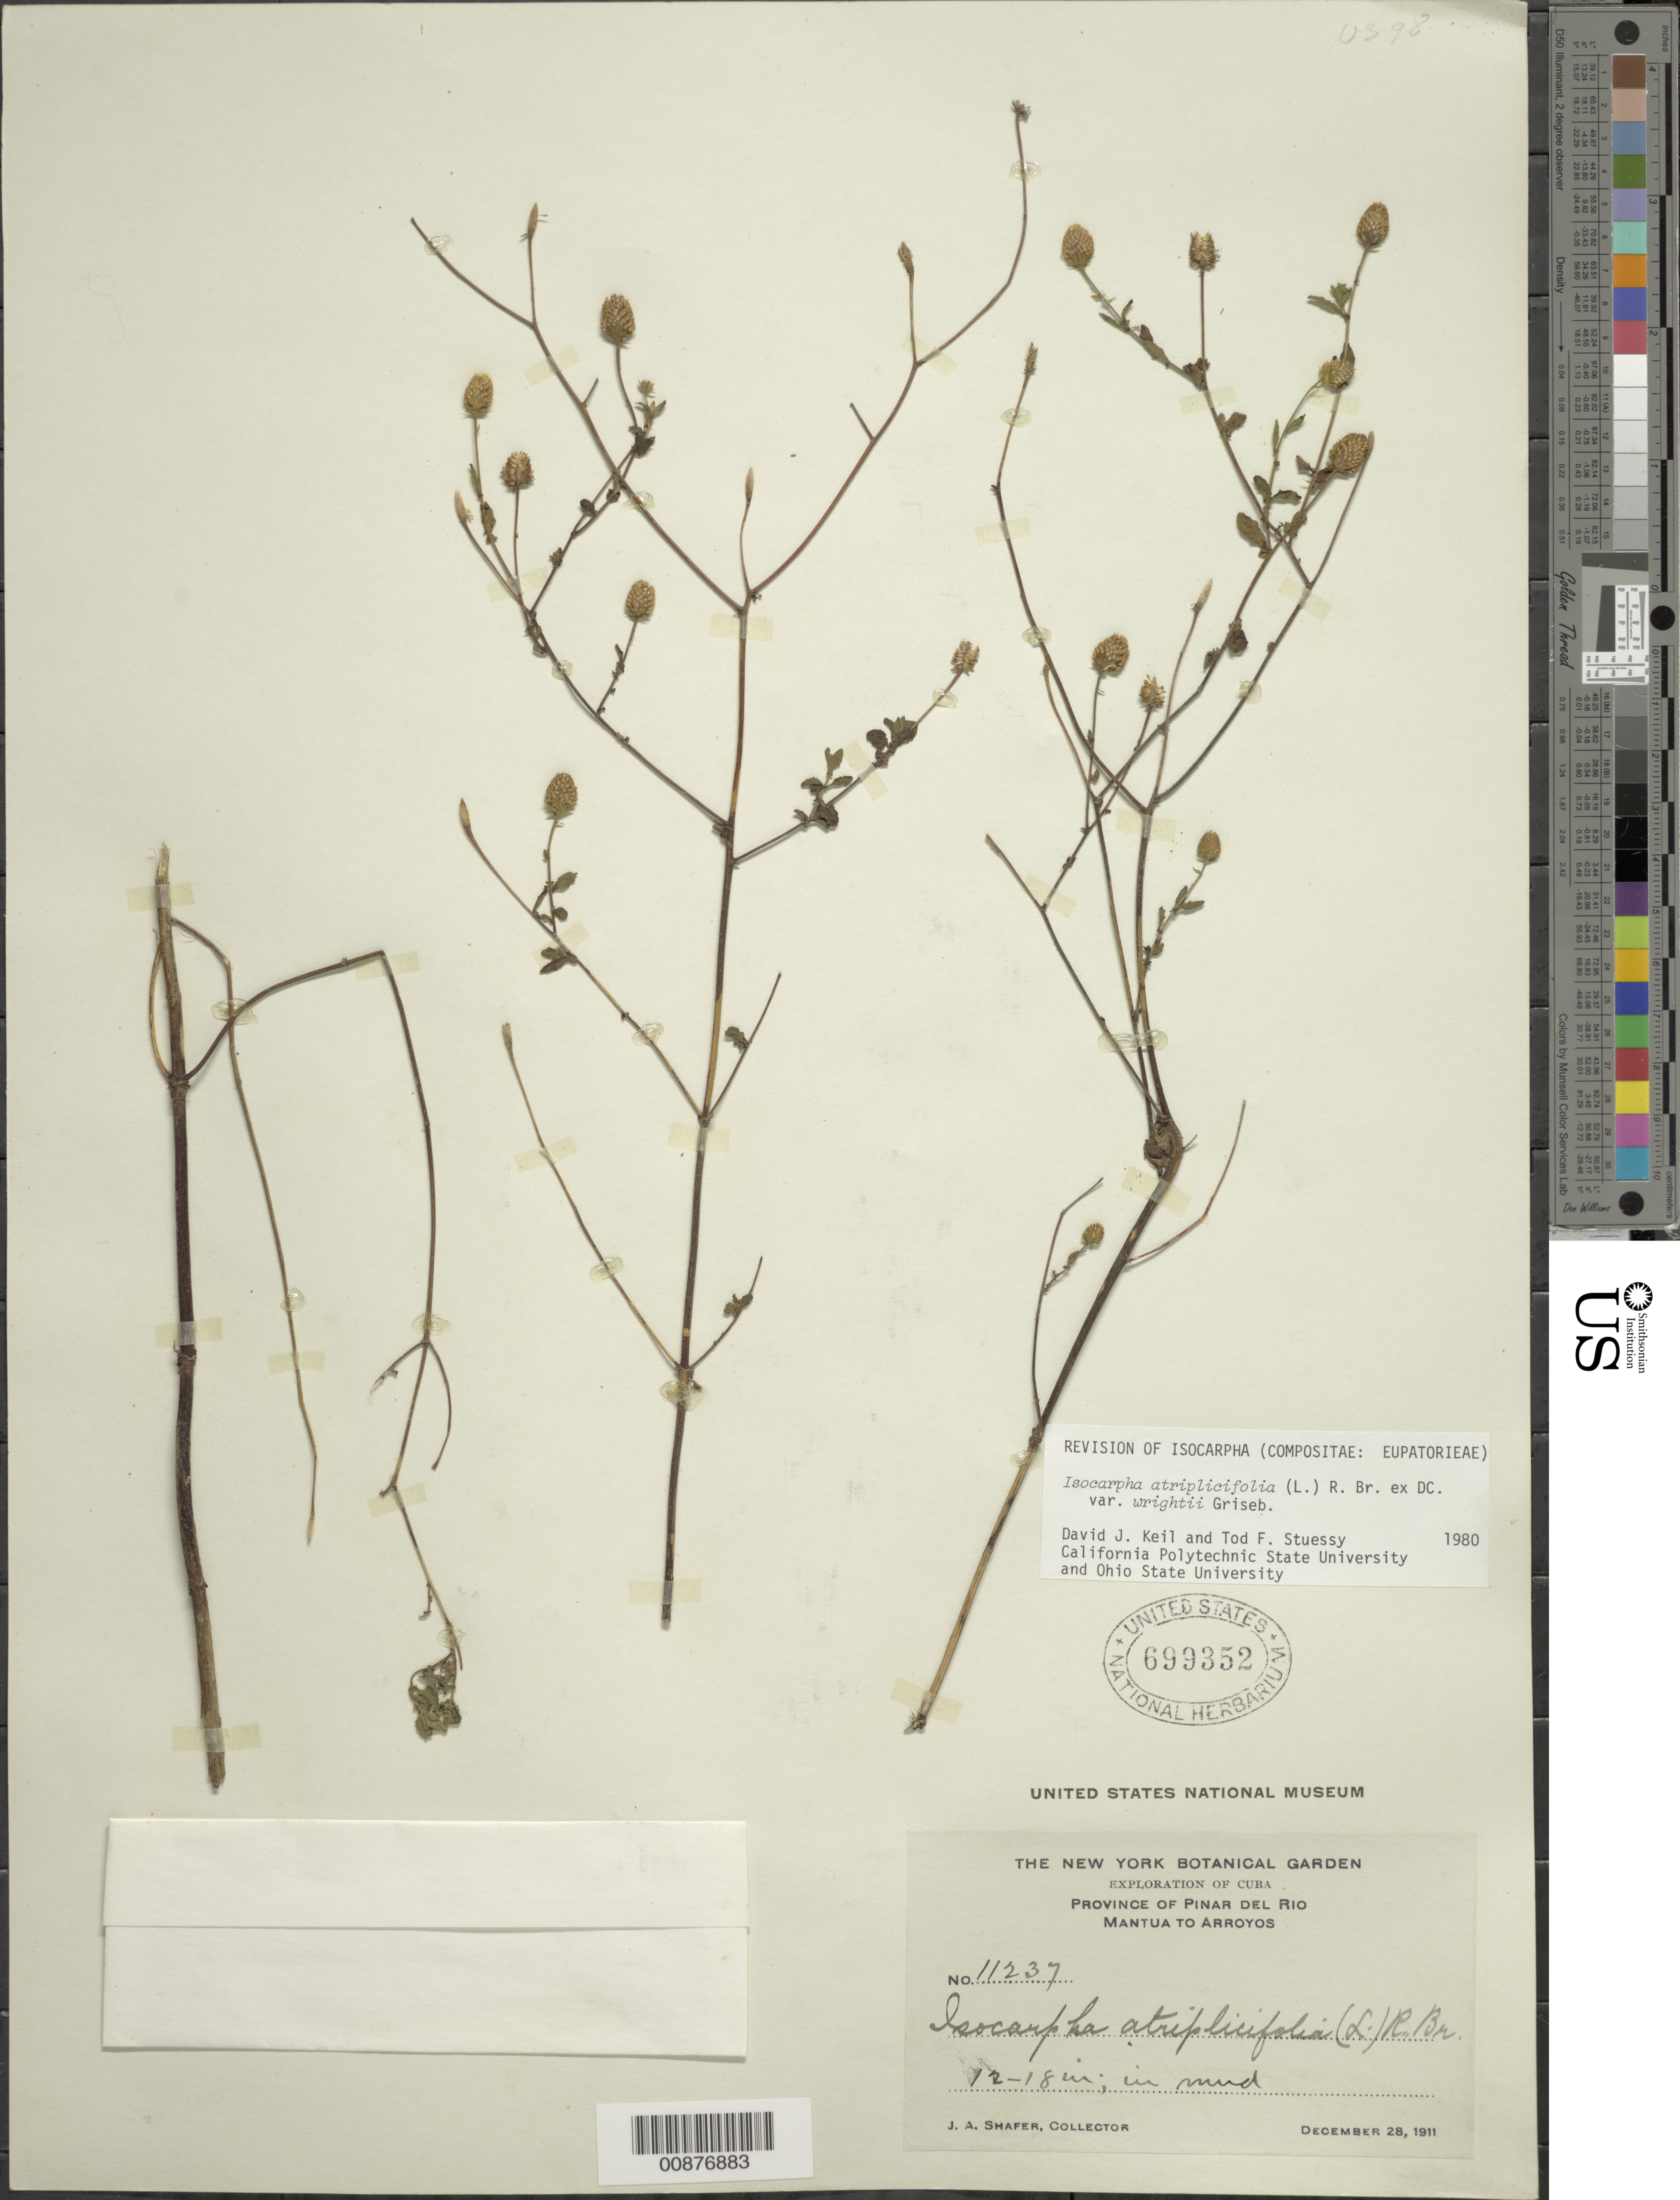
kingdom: Plantae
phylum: Tracheophyta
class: Magnoliopsida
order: Asterales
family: Asteraceae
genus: Isocarpha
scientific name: Isocarpha cubana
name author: S.F. Blake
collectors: J. A. Shafer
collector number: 11237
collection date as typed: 28 Dec 1911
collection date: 1911-12-28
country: Cuba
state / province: Pinar del Río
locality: Mantua to Arroyos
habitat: In mud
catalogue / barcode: US 1803735